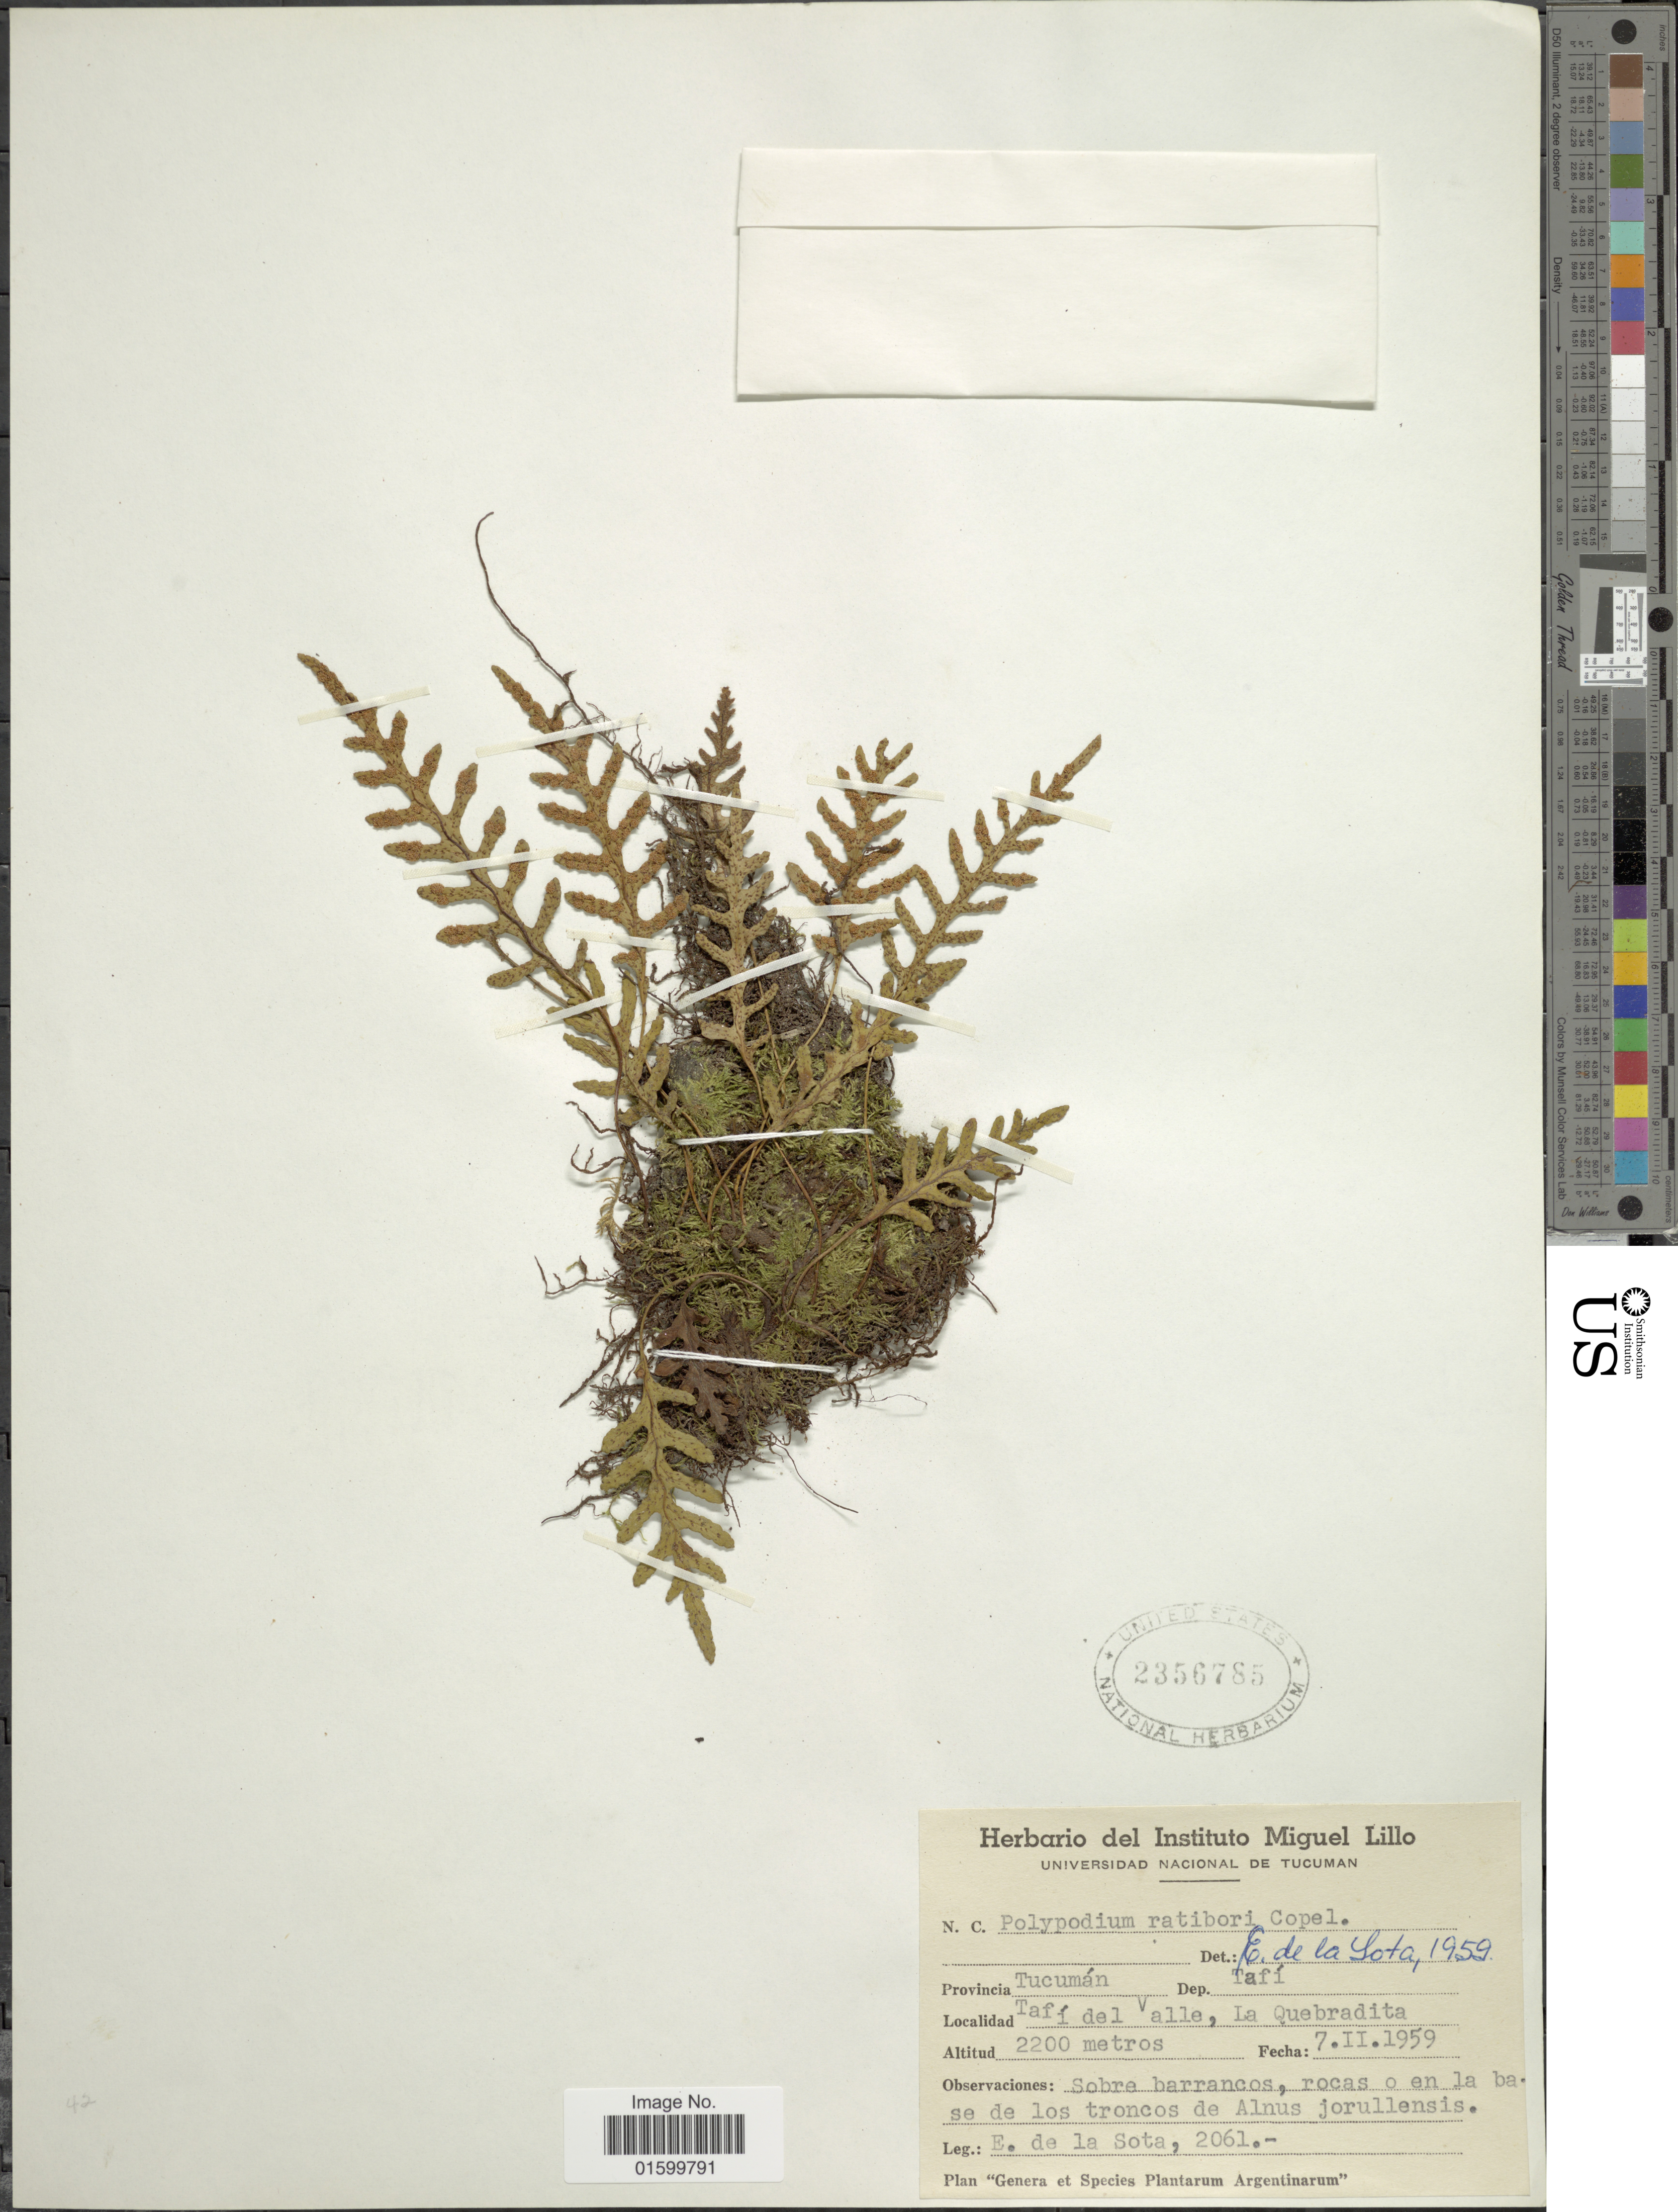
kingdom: Plantae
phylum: Tracheophyta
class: Polypodiopsida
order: Polypodiales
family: Polypodiaceae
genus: Pleopeltis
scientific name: Pleopeltis pinnatifida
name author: Gill.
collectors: E. R. de la Sota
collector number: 2061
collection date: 1959-02-07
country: Fiji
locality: Provincia Tucuman, Tafi del Valle, La Quebradita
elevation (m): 2200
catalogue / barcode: US 2356785